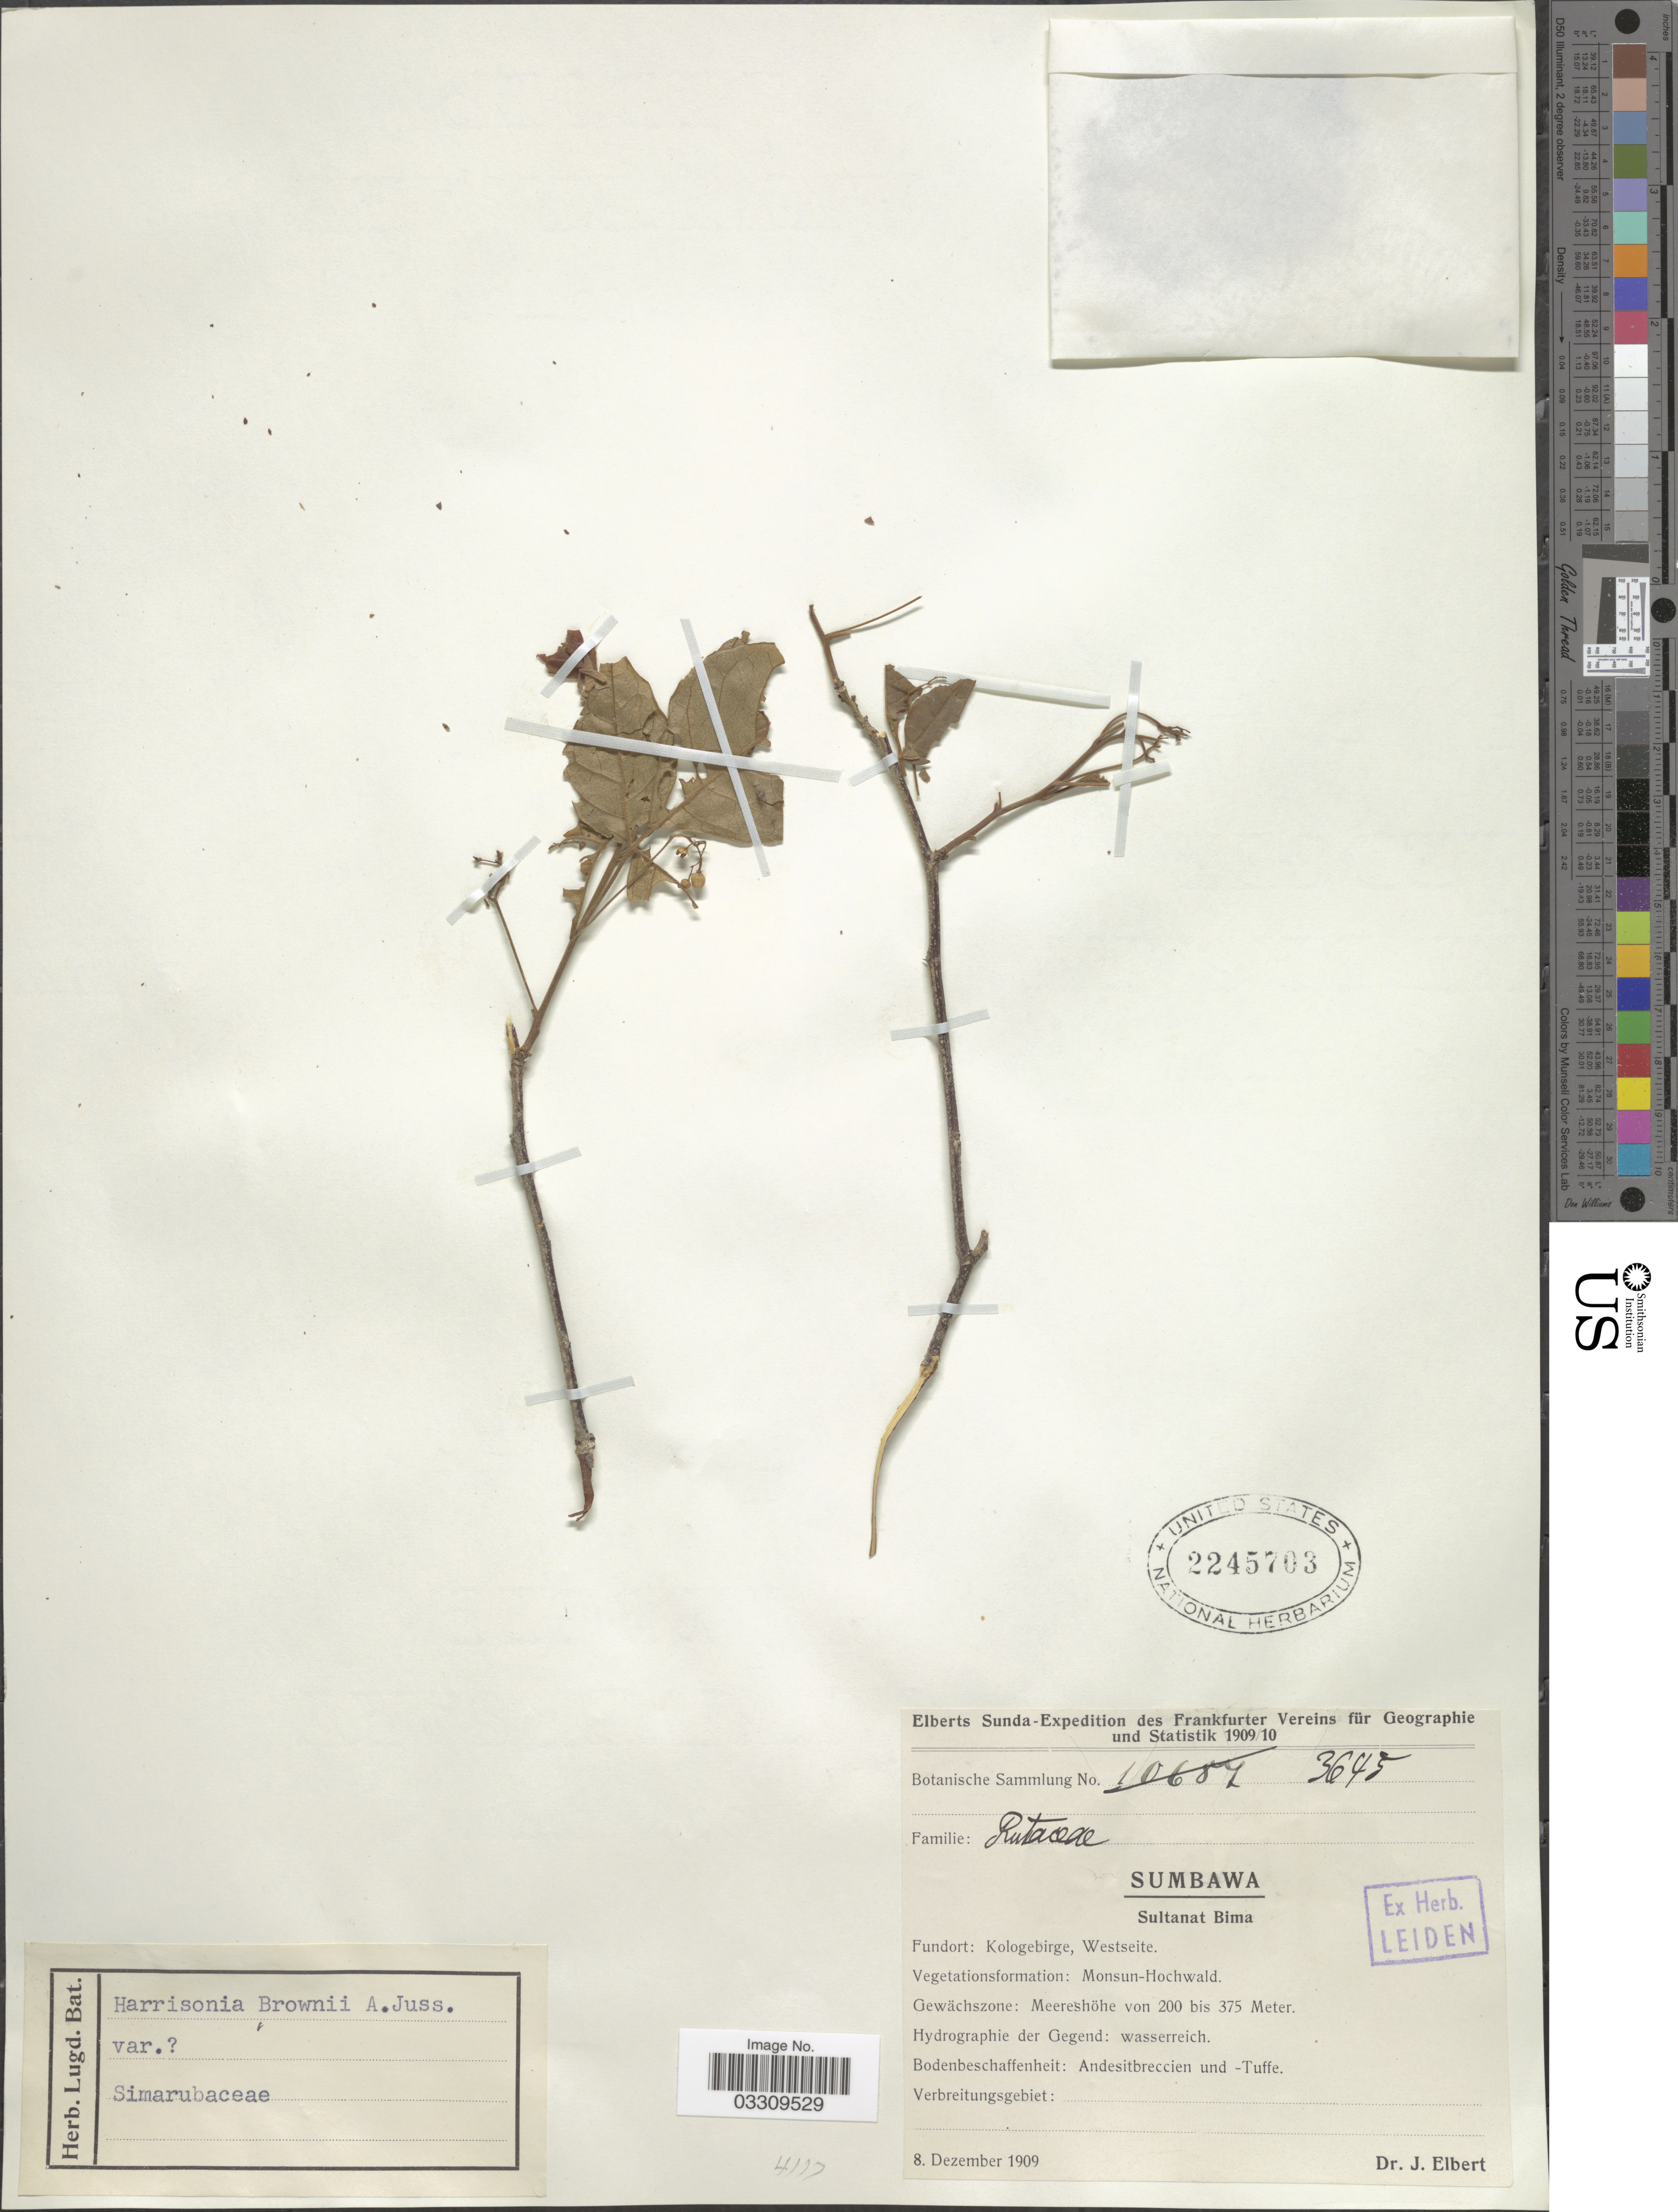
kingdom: Plantae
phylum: Tracheophyta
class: Magnoliopsida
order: Sapindales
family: Rutaceae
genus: Harrisonia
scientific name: Harrisonia brownii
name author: A. Juss.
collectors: J. Elbert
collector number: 3645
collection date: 1909-12-08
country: Indonesia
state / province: Nusa Tenggara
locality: Sumbawa. Sultanat Bima. Kologebirge, Westseite.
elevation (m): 200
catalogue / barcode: US 2245703